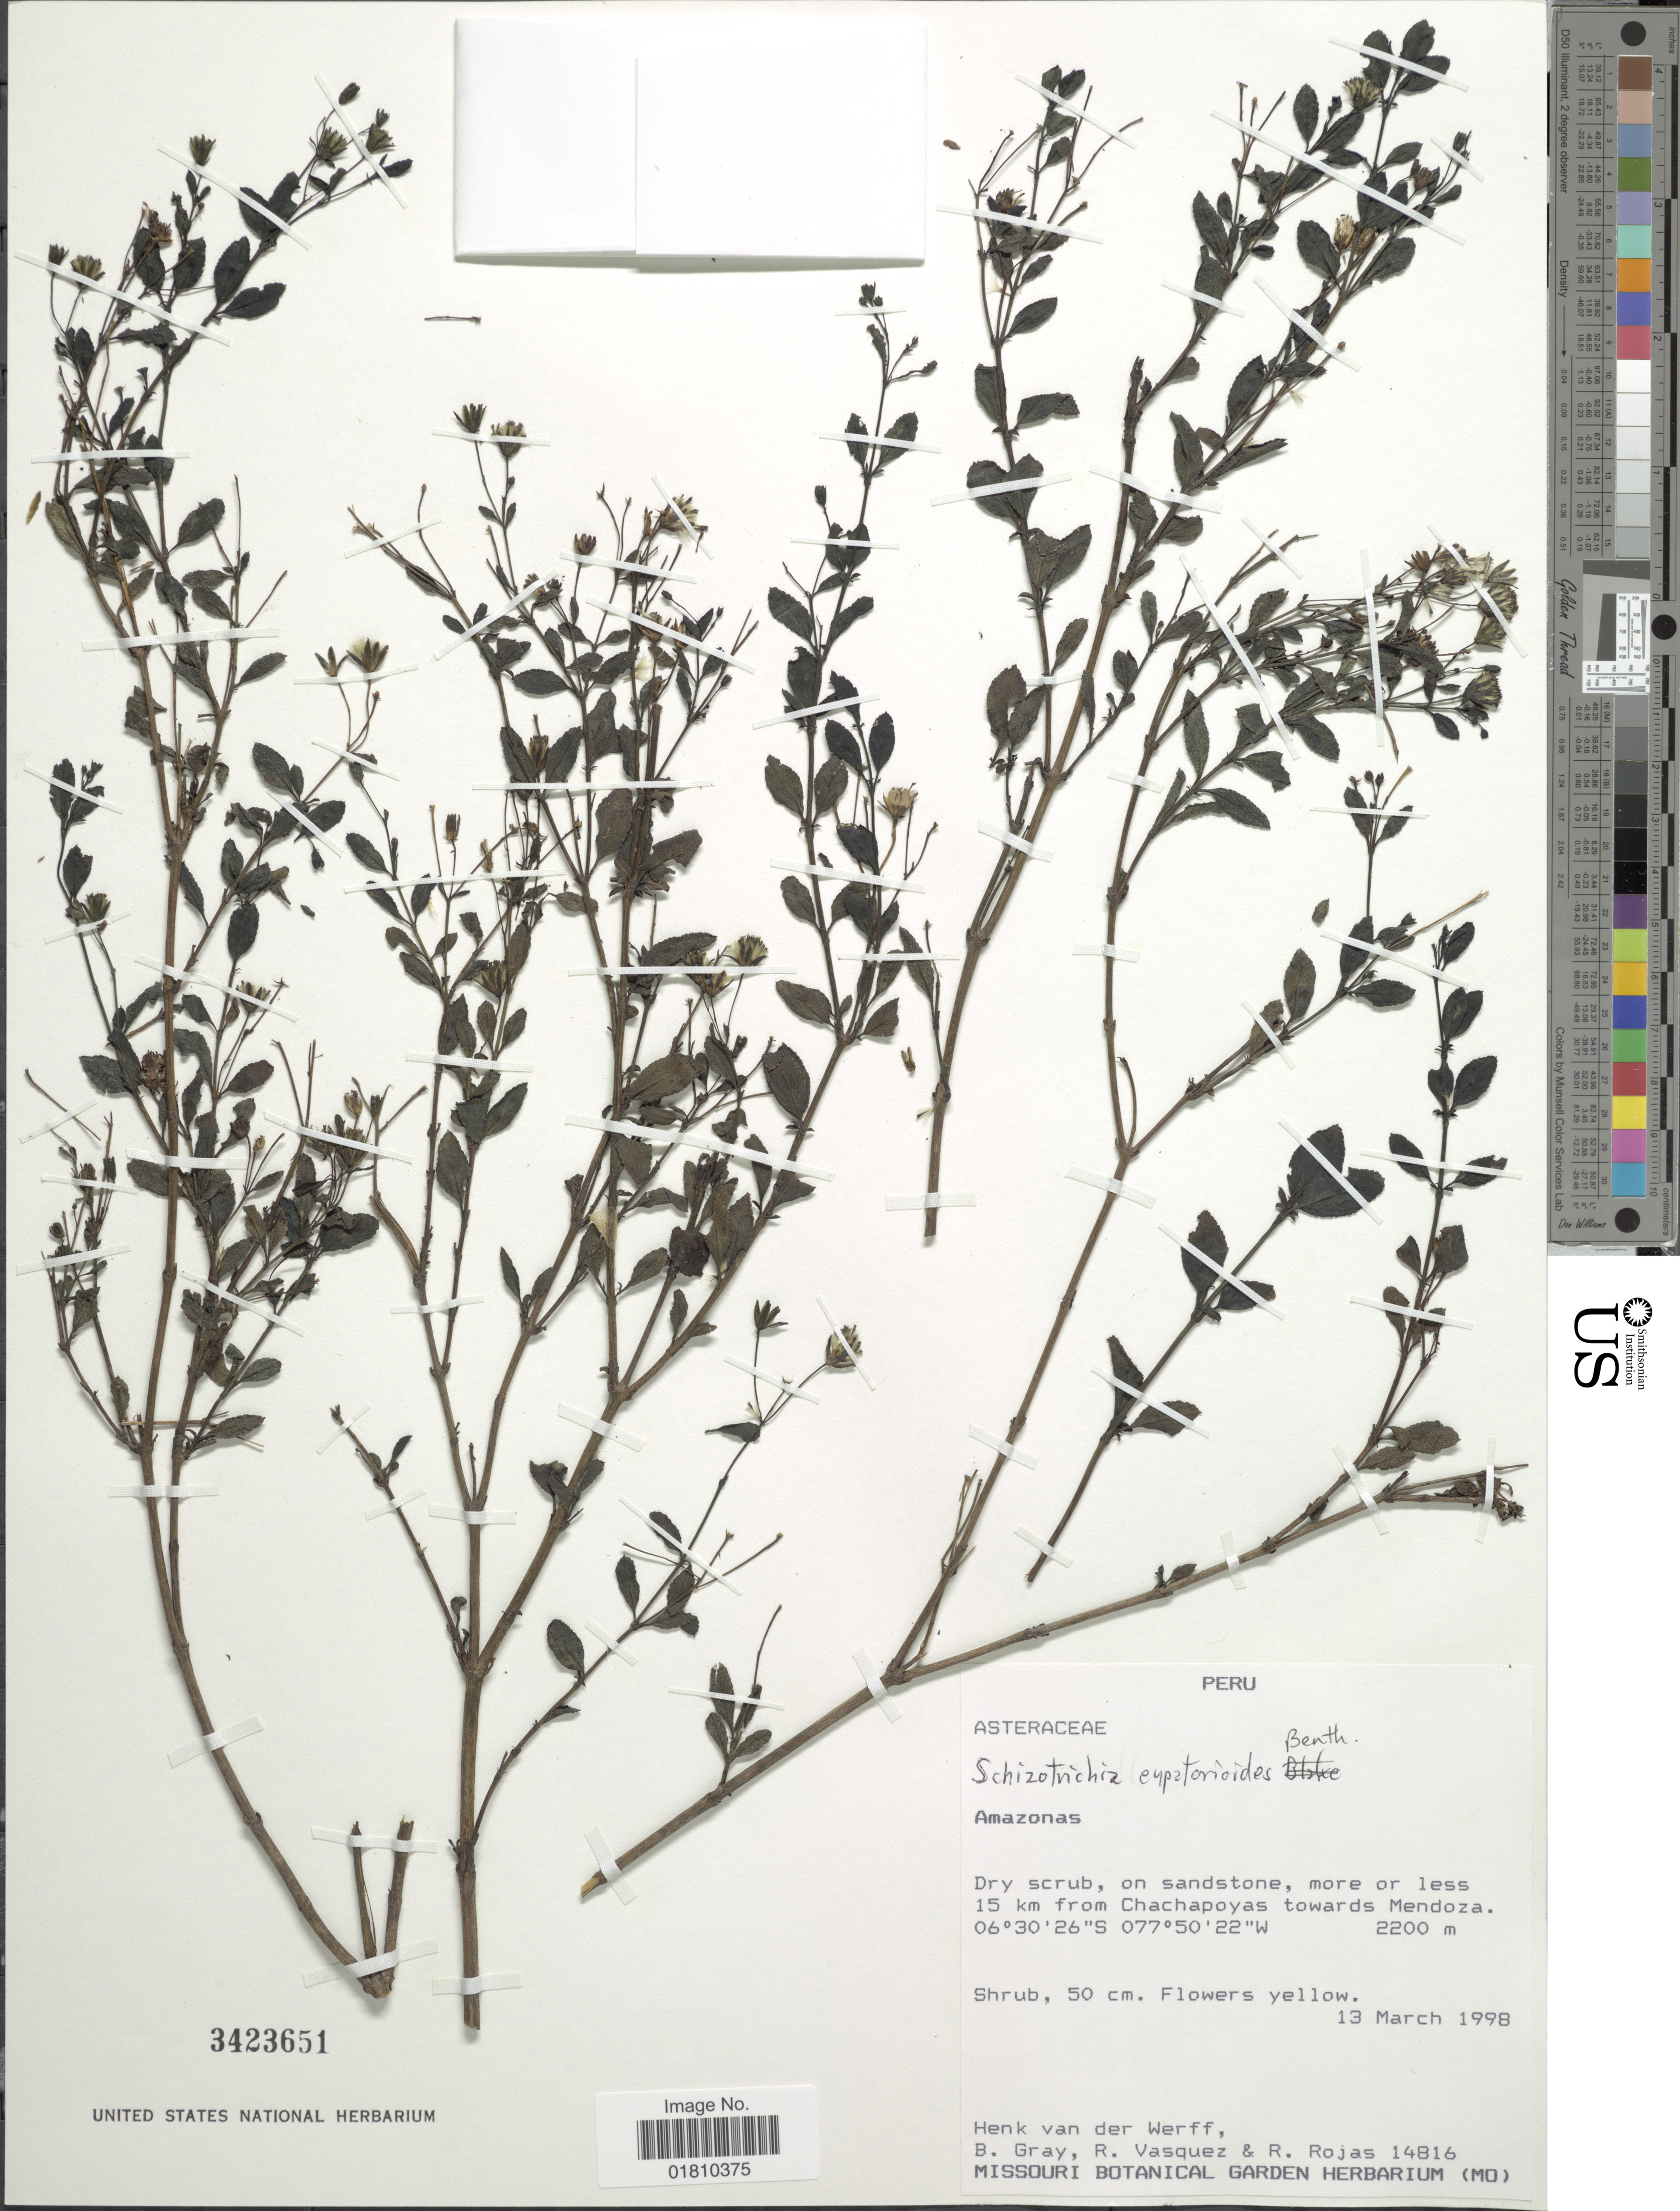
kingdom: Plantae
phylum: Tracheophyta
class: Magnoliopsida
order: Asterales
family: Asteraceae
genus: Schizotrichia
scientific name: Schizotrichia eupatorioides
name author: Benth.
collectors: H. van der Werff, B. Gray, R. Vasquez & R. Rojas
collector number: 14816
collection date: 1998-03-13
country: Peru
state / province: Amazonas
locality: On sandstone, more or less 15 km from Chachapoyas towards Mendoza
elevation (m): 2200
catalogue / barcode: US 3423651